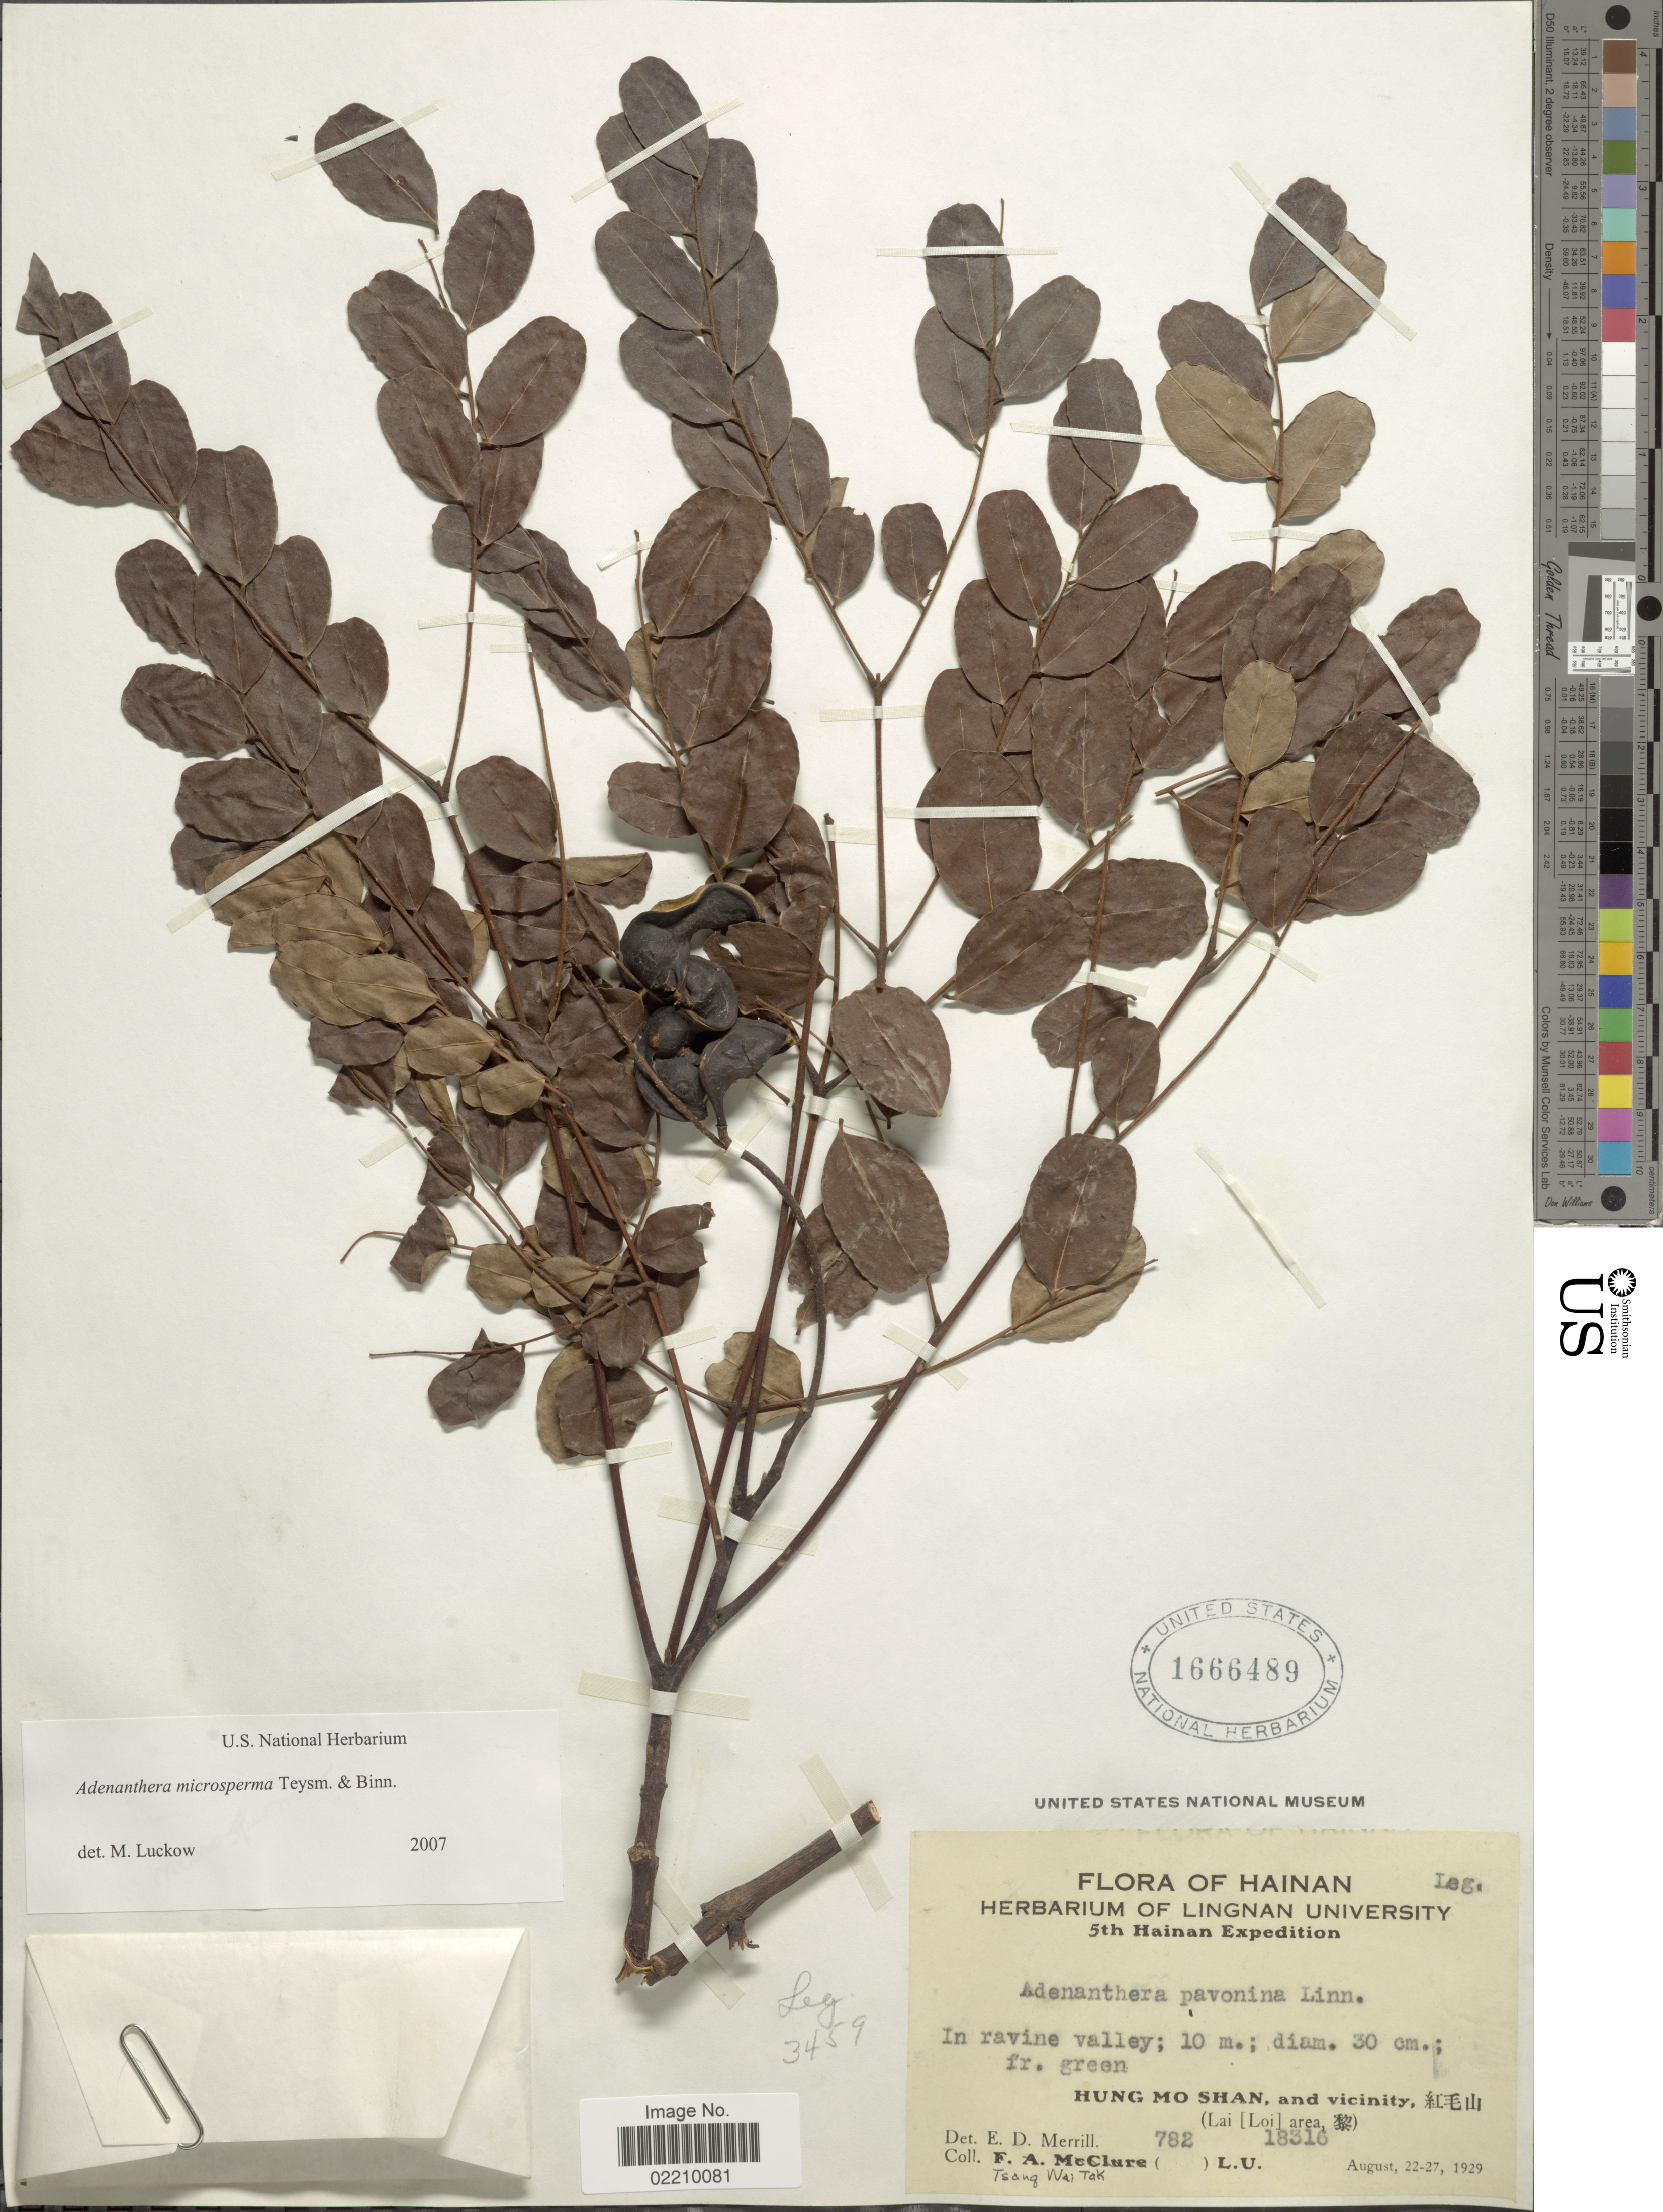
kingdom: Plantae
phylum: Tracheophyta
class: Magnoliopsida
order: Fabales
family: Fabaceae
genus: Adenanthera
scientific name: Adenanthera microsperma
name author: Teysm. & Binn.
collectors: W. T. Tsang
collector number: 18316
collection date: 1929-08-22/1929-08-27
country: China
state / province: Hainan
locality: In ravine valley, Hung MO Shan, and vicinity (Lai [Loi] area)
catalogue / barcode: US 1666489